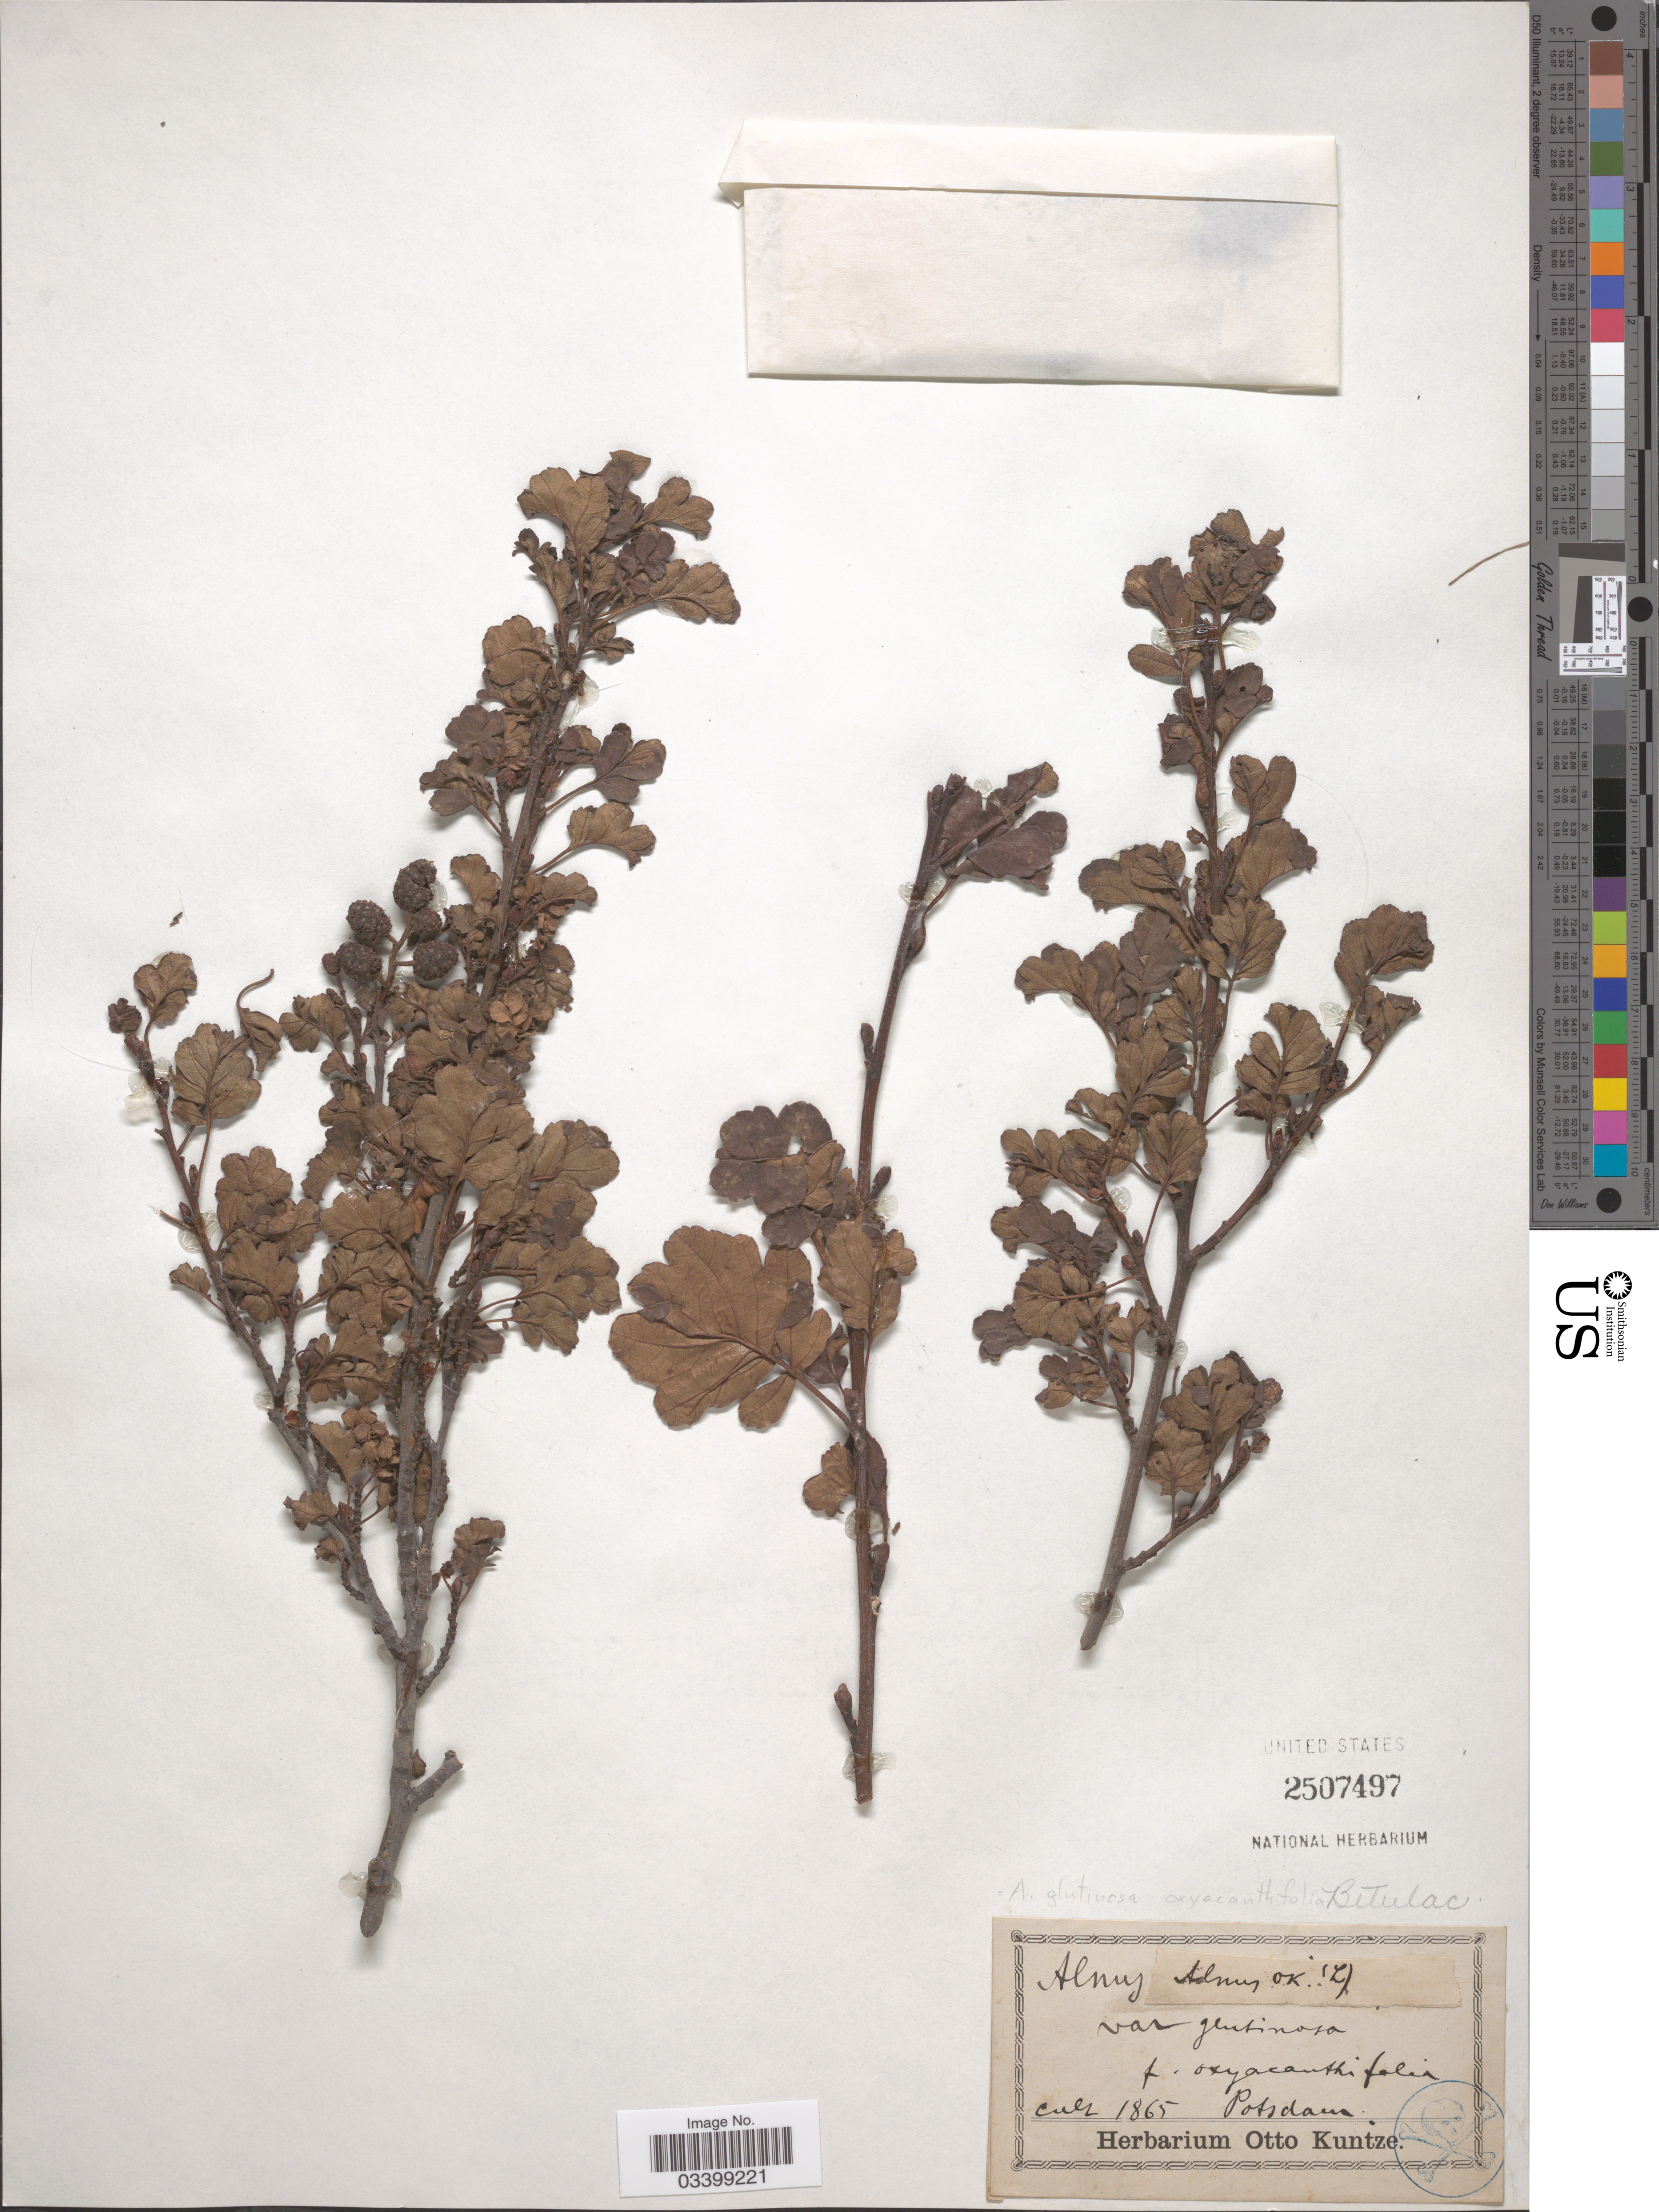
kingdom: Plantae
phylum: Tracheophyta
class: Magnoliopsida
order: Fagales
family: Betulaceae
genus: Alnus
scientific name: Alnus glutinosa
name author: (L.) Gaertn.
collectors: ex herb. Otto Kuntze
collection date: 1865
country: Germany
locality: Potsdam.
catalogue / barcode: US 2507497